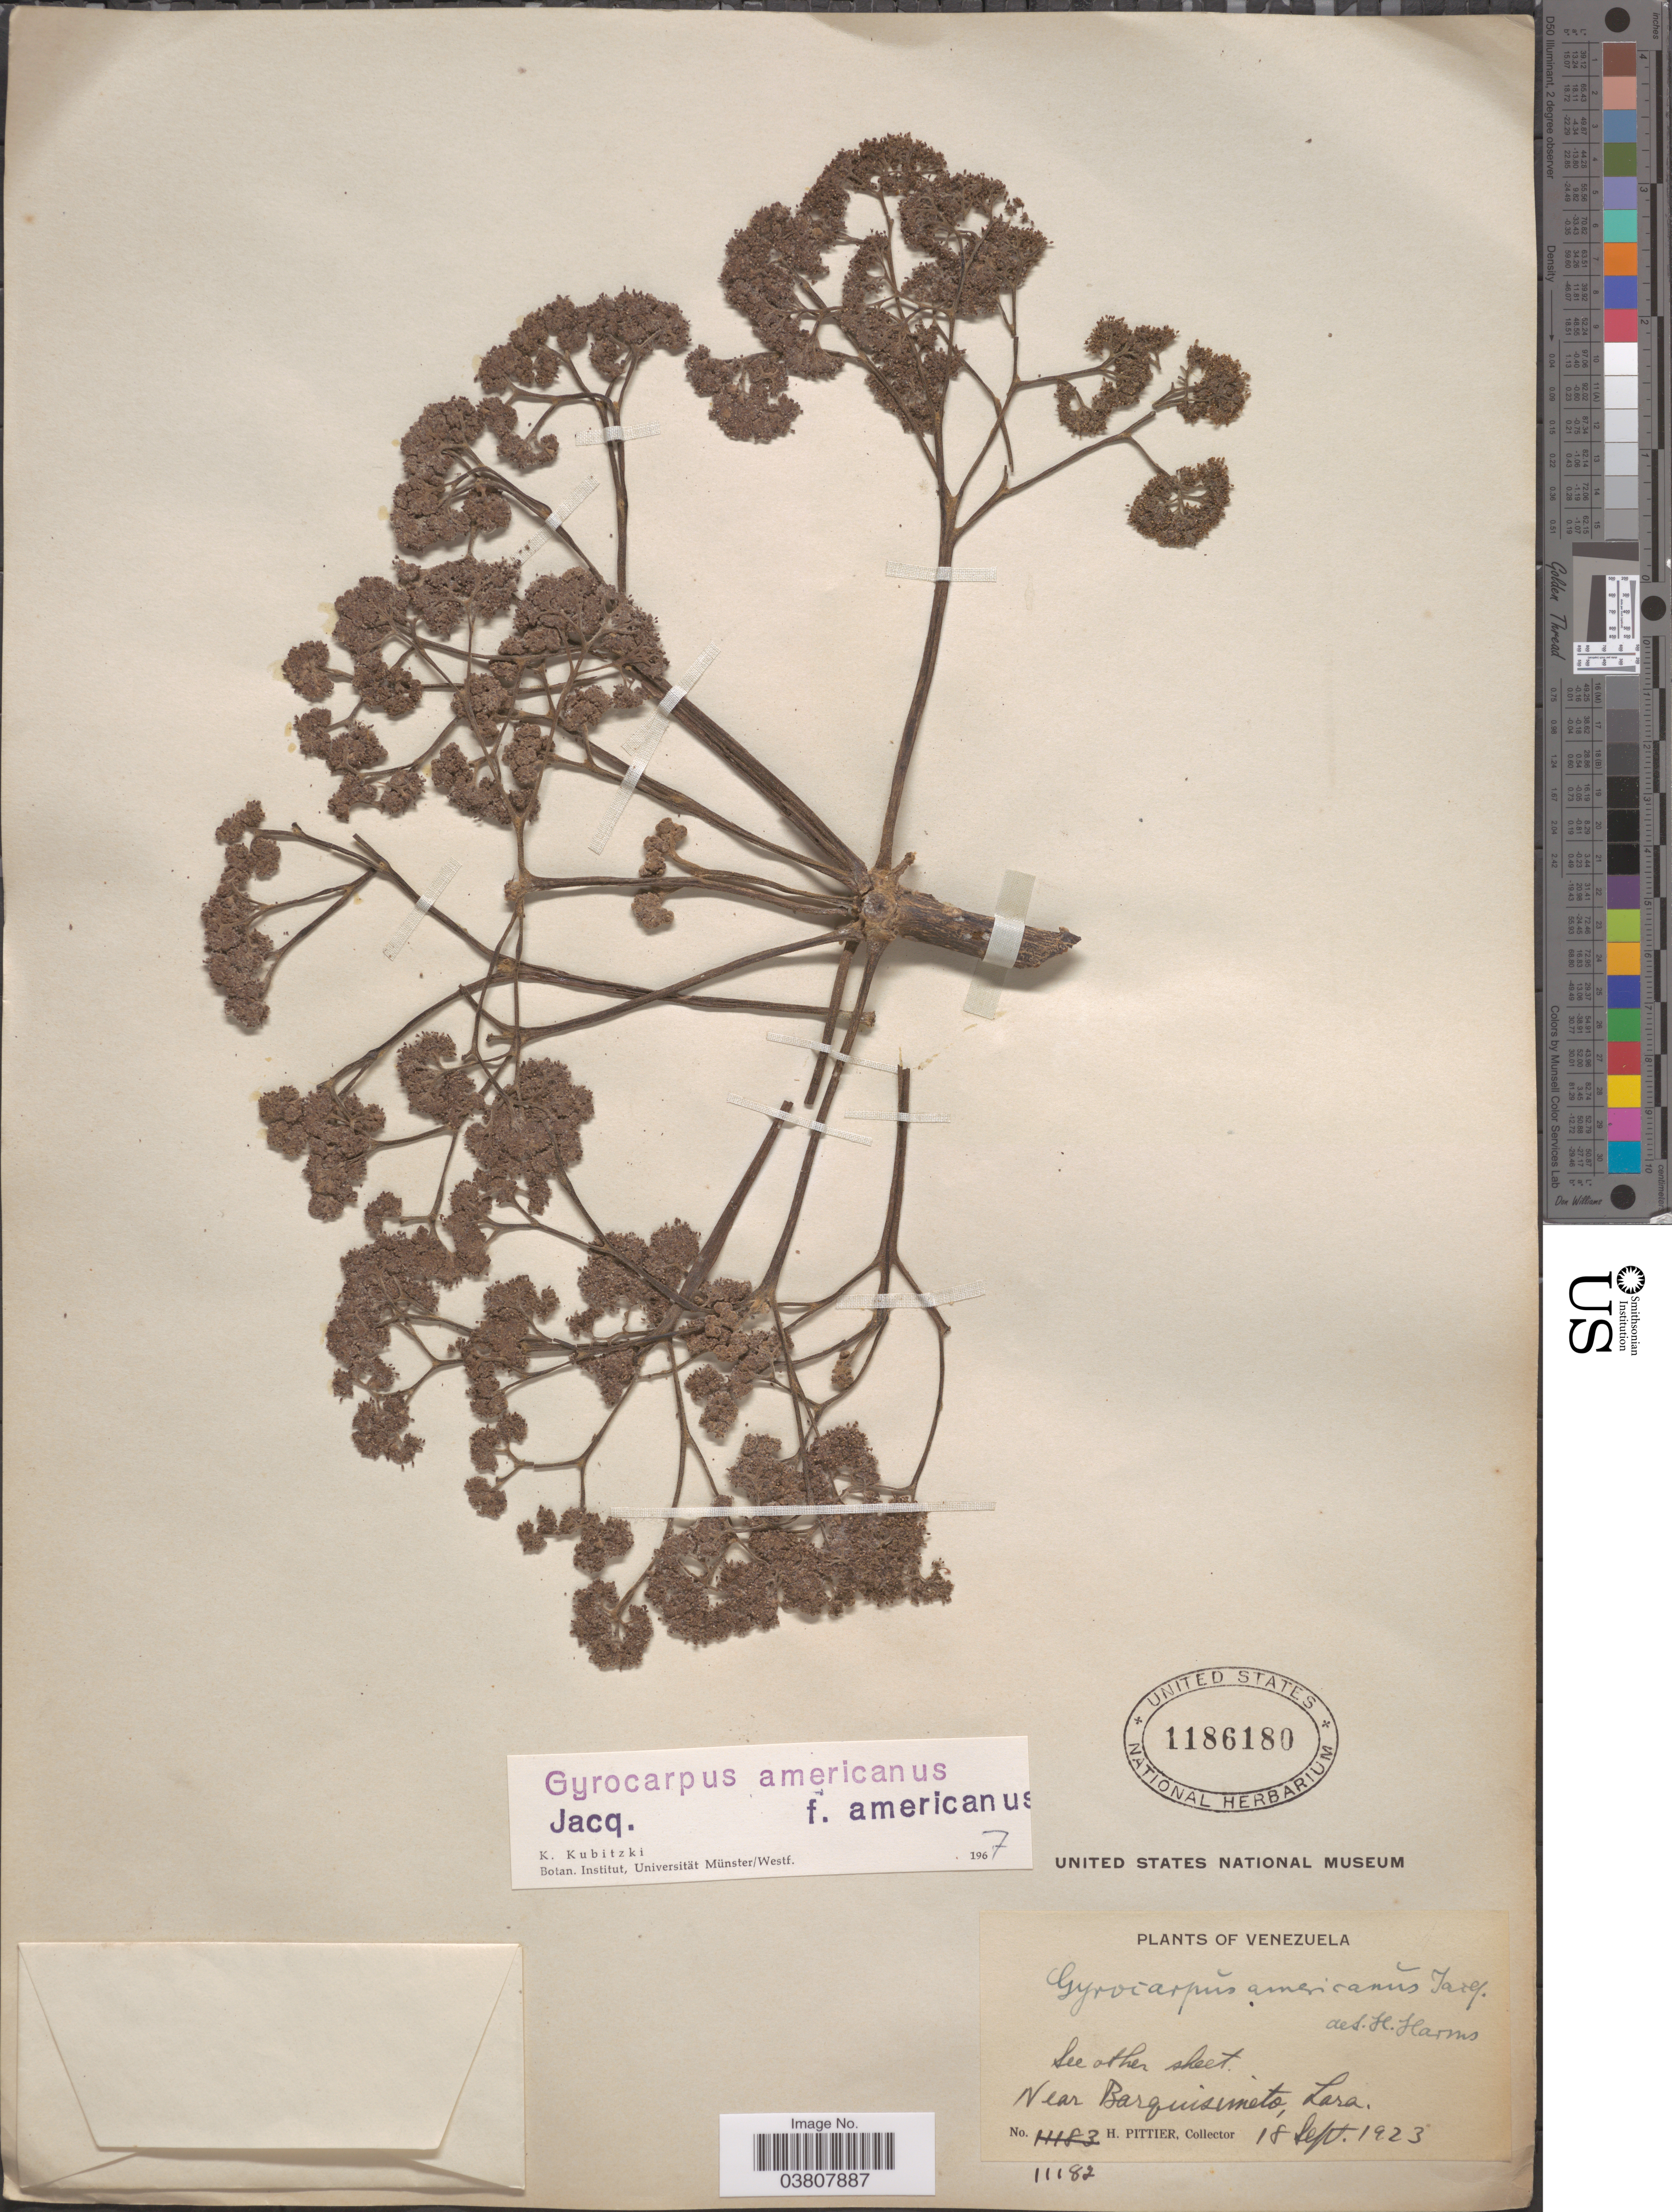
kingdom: Plantae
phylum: Tracheophyta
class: Magnoliopsida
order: Laurales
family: Hernandiaceae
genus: Gyrocarpus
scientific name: Gyrocarpus americanus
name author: Jacq.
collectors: H. F. Pittier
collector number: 11182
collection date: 1923-09-18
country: Venezuela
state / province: Lara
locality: Near Barquisimeto.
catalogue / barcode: US 1186180